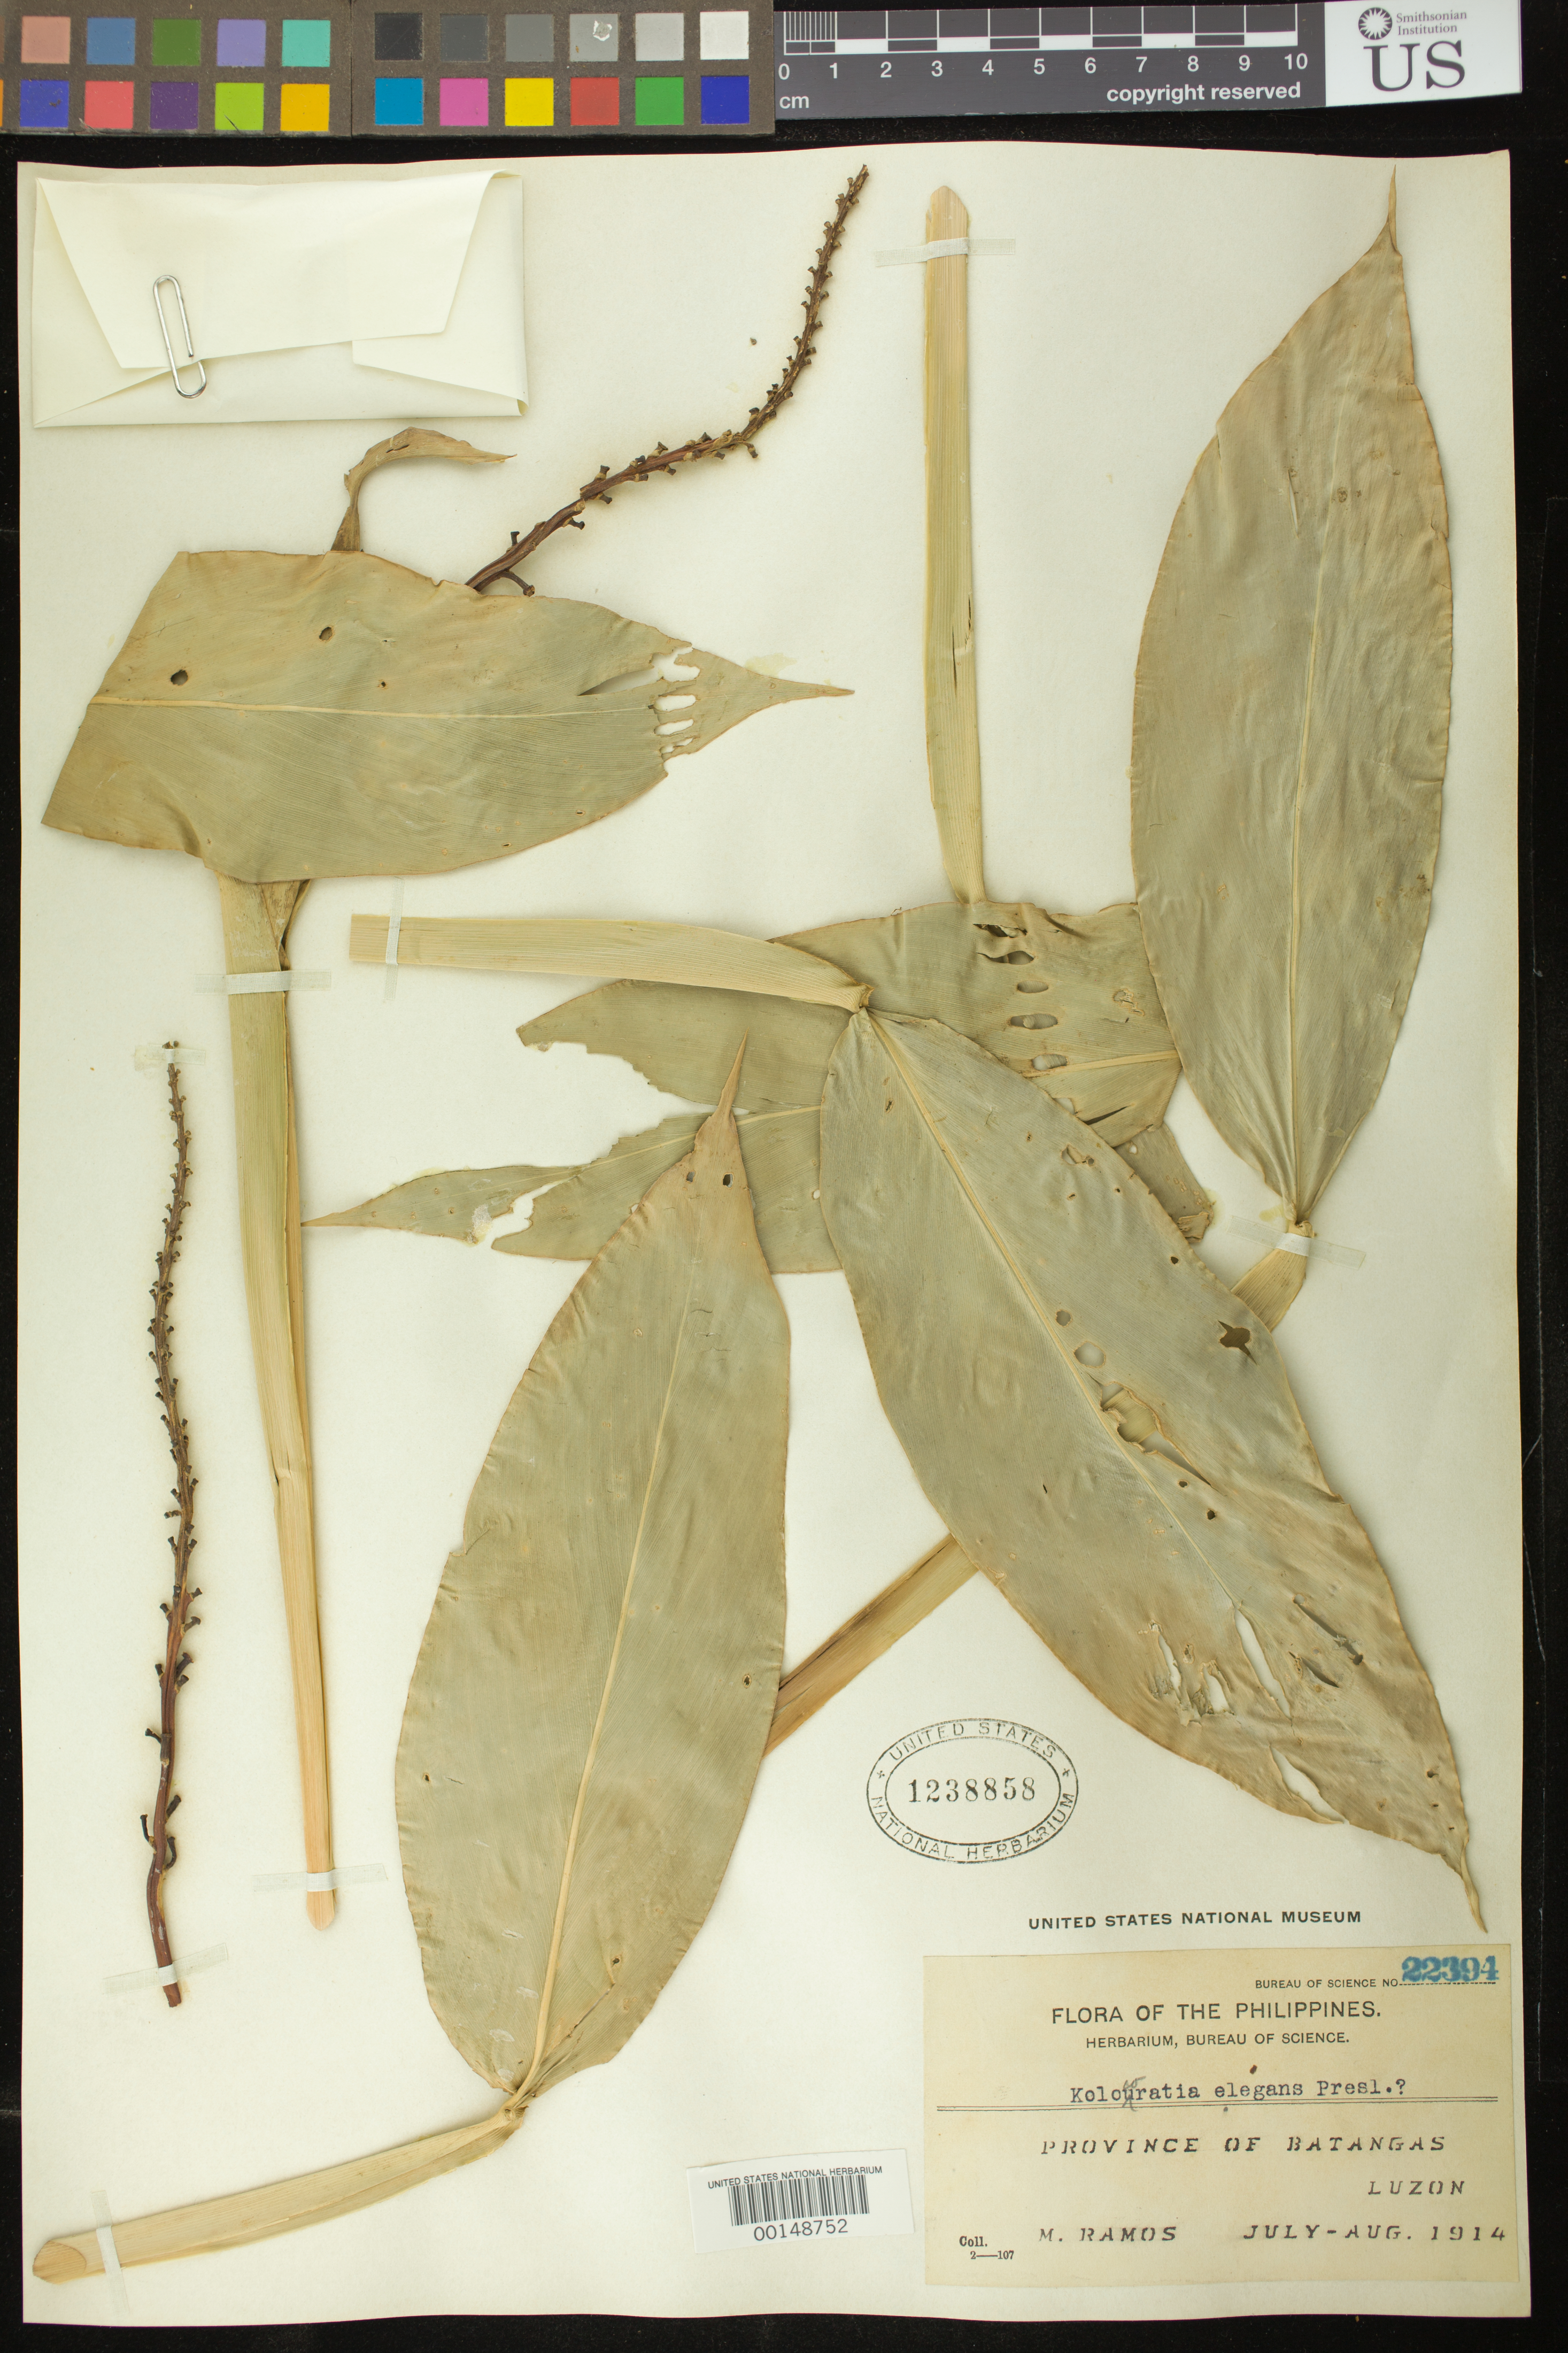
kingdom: Plantae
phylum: Tracheophyta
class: Liliopsida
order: Zingiberales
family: Zingiberaceae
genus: Alpinia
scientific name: Alpinia romblonensis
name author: Elmer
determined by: Docot, Rudolph Valentino A.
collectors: M. Ramos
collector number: Bur. Sci. 22394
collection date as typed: Jul 1914 to -- Aug 1914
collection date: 1914-07/1914-08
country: Philippines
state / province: Calabarzon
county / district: Batangas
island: Luzon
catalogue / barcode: US 1238858